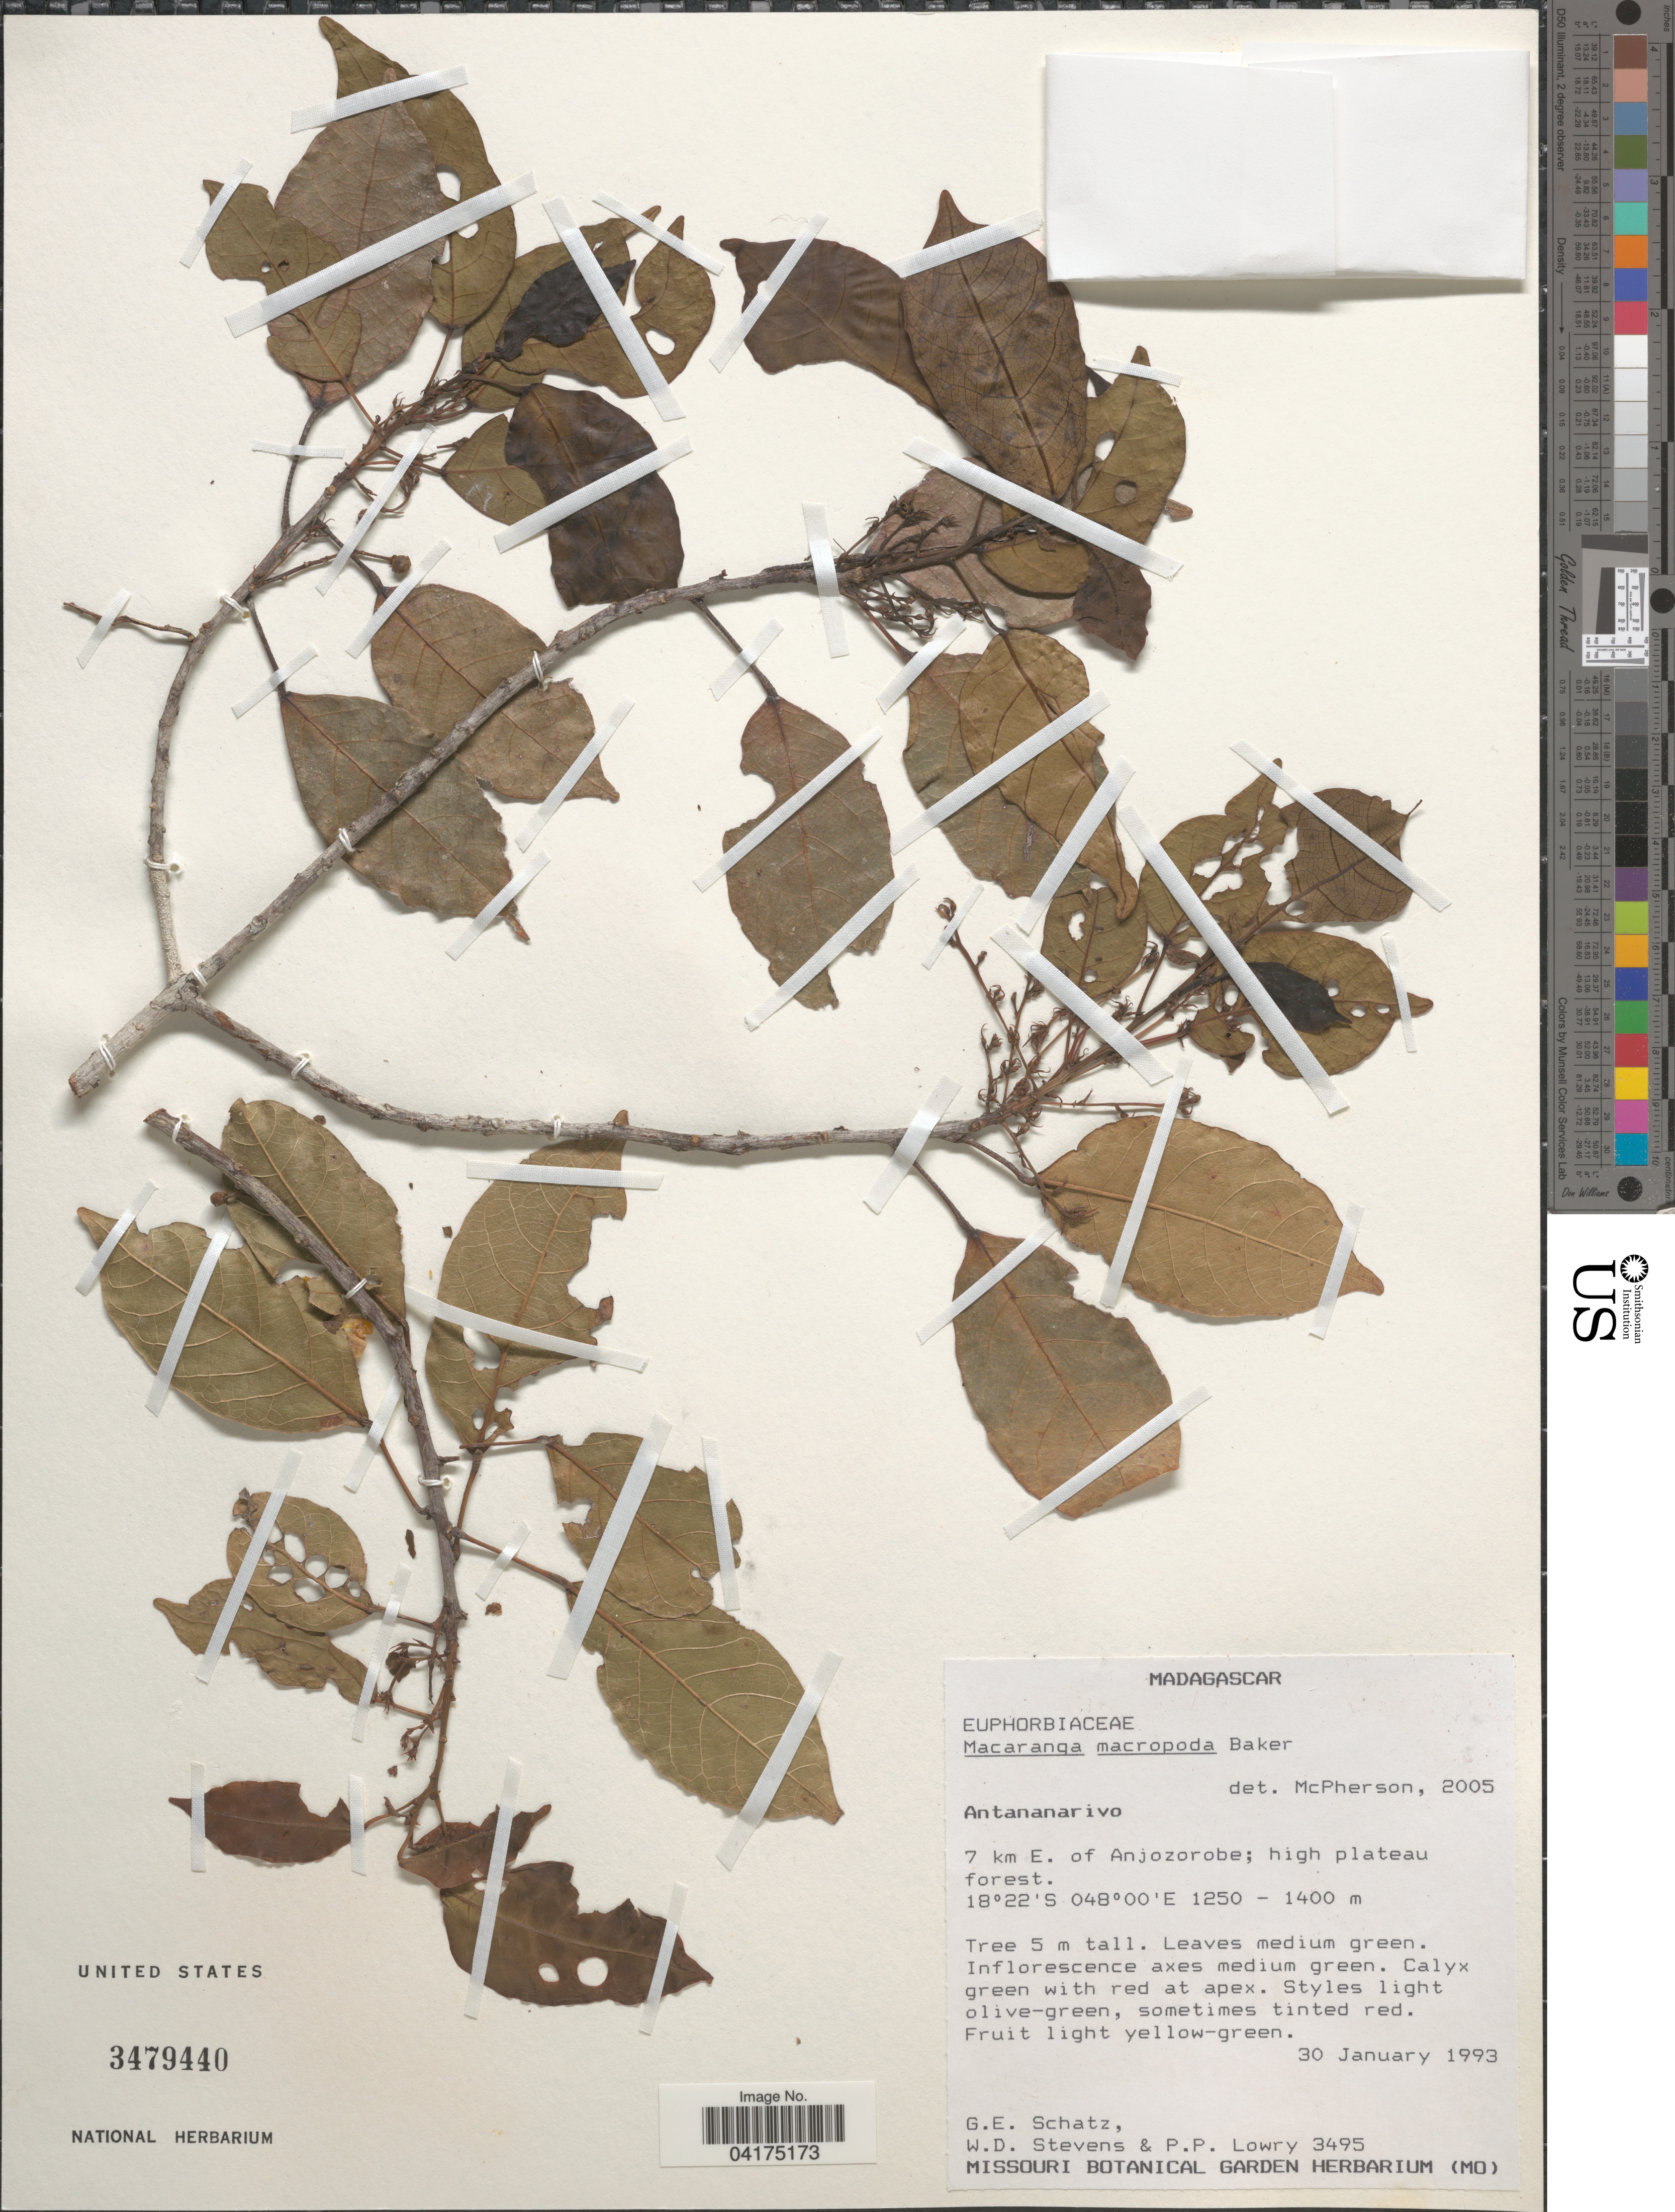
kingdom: Plantae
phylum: Tracheophyta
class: Magnoliopsida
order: Malpighiales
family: Euphorbiaceae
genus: Macaranga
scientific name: Macaranga macropoda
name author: Baker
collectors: G. Schatz, W. D. Stevens & P. Lowry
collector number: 3495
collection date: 1993-01-30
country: Madagascar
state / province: Analamanga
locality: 7 km E. of Anjozorobe; high plateau forest.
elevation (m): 1250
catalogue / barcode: US 3479440